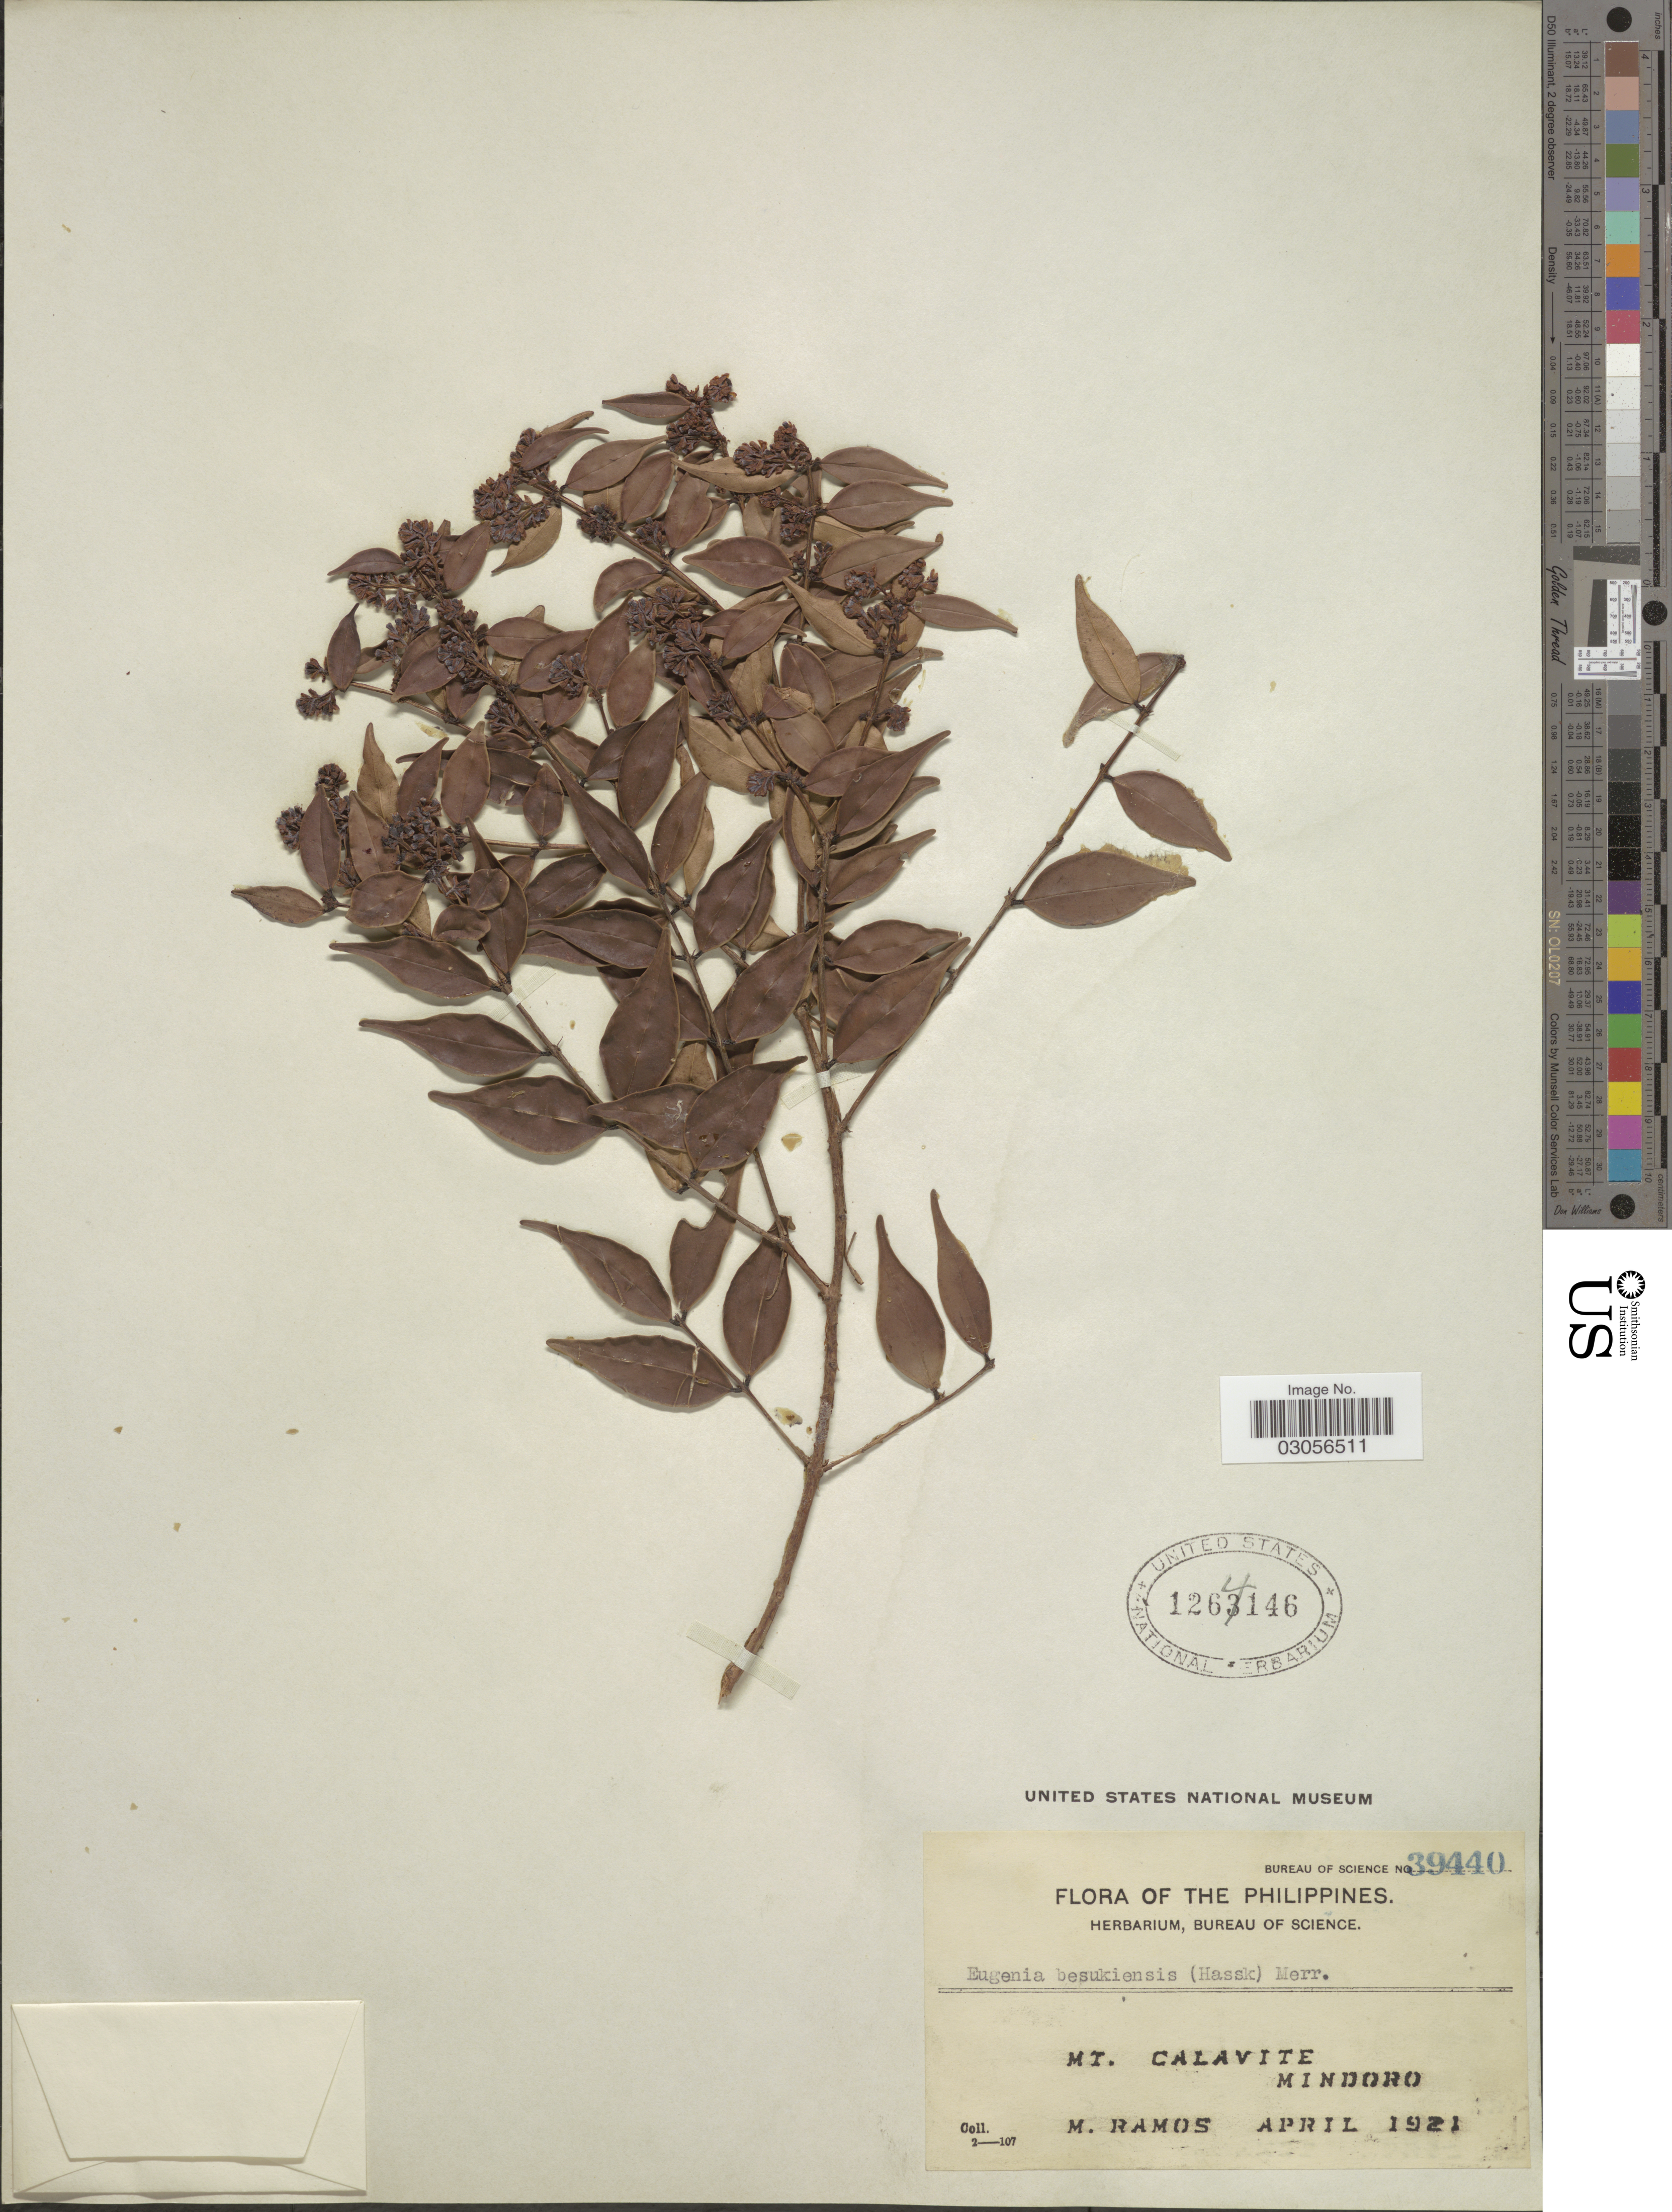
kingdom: Plantae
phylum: Tracheophyta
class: Magnoliopsida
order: Myrtales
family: Myrtaceae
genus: Syzygium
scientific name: Syzygium bankense subsp. bankense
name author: (Hassk.) Merr. & L.M. Perry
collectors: M. Ramos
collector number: Bureau of science 39440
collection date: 1921-04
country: Philippines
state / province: Mimaropa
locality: Mt. Calavite, Mindoro.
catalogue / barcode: US 1264146